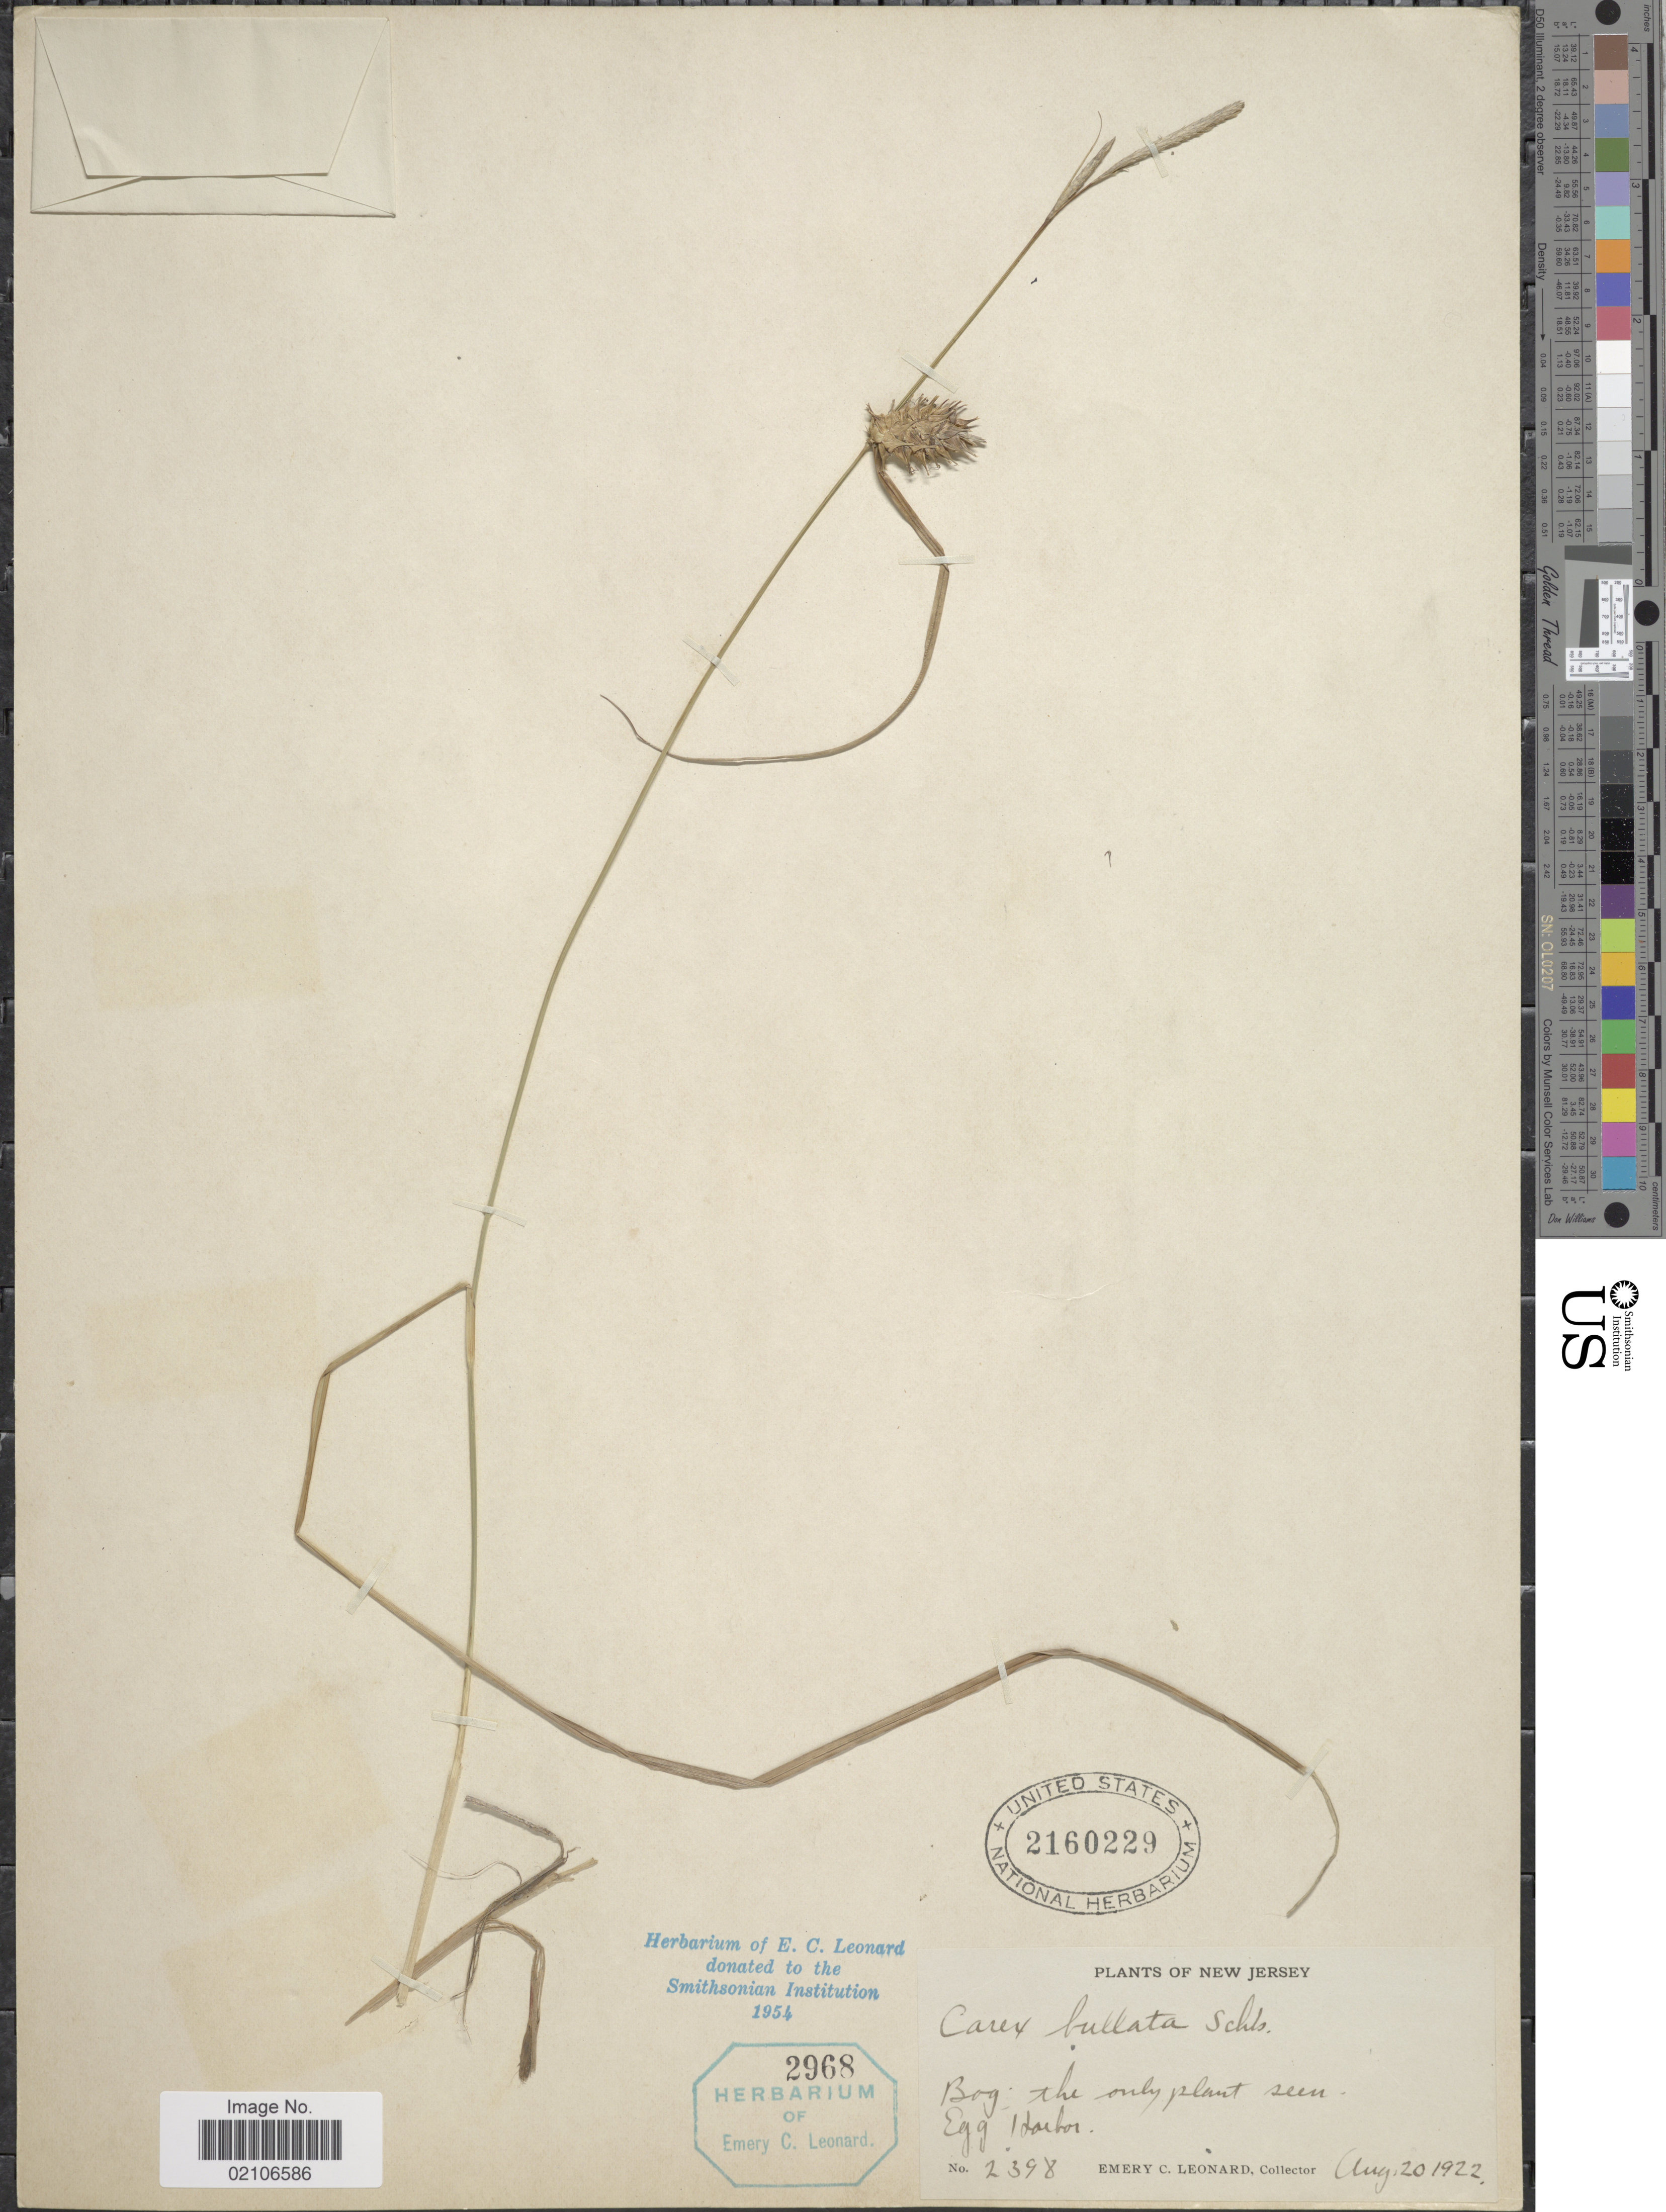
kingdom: Plantae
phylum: Tracheophyta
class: Liliopsida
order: Poales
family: Cyperaceae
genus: Carex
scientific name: Carex bullata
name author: Schkuhr ex Willd.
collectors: E. C. Leonard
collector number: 2398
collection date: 1922-08-20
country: United States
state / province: New Jersey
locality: Bog - the only plant seem Egg Harbor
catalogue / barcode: US 2160229